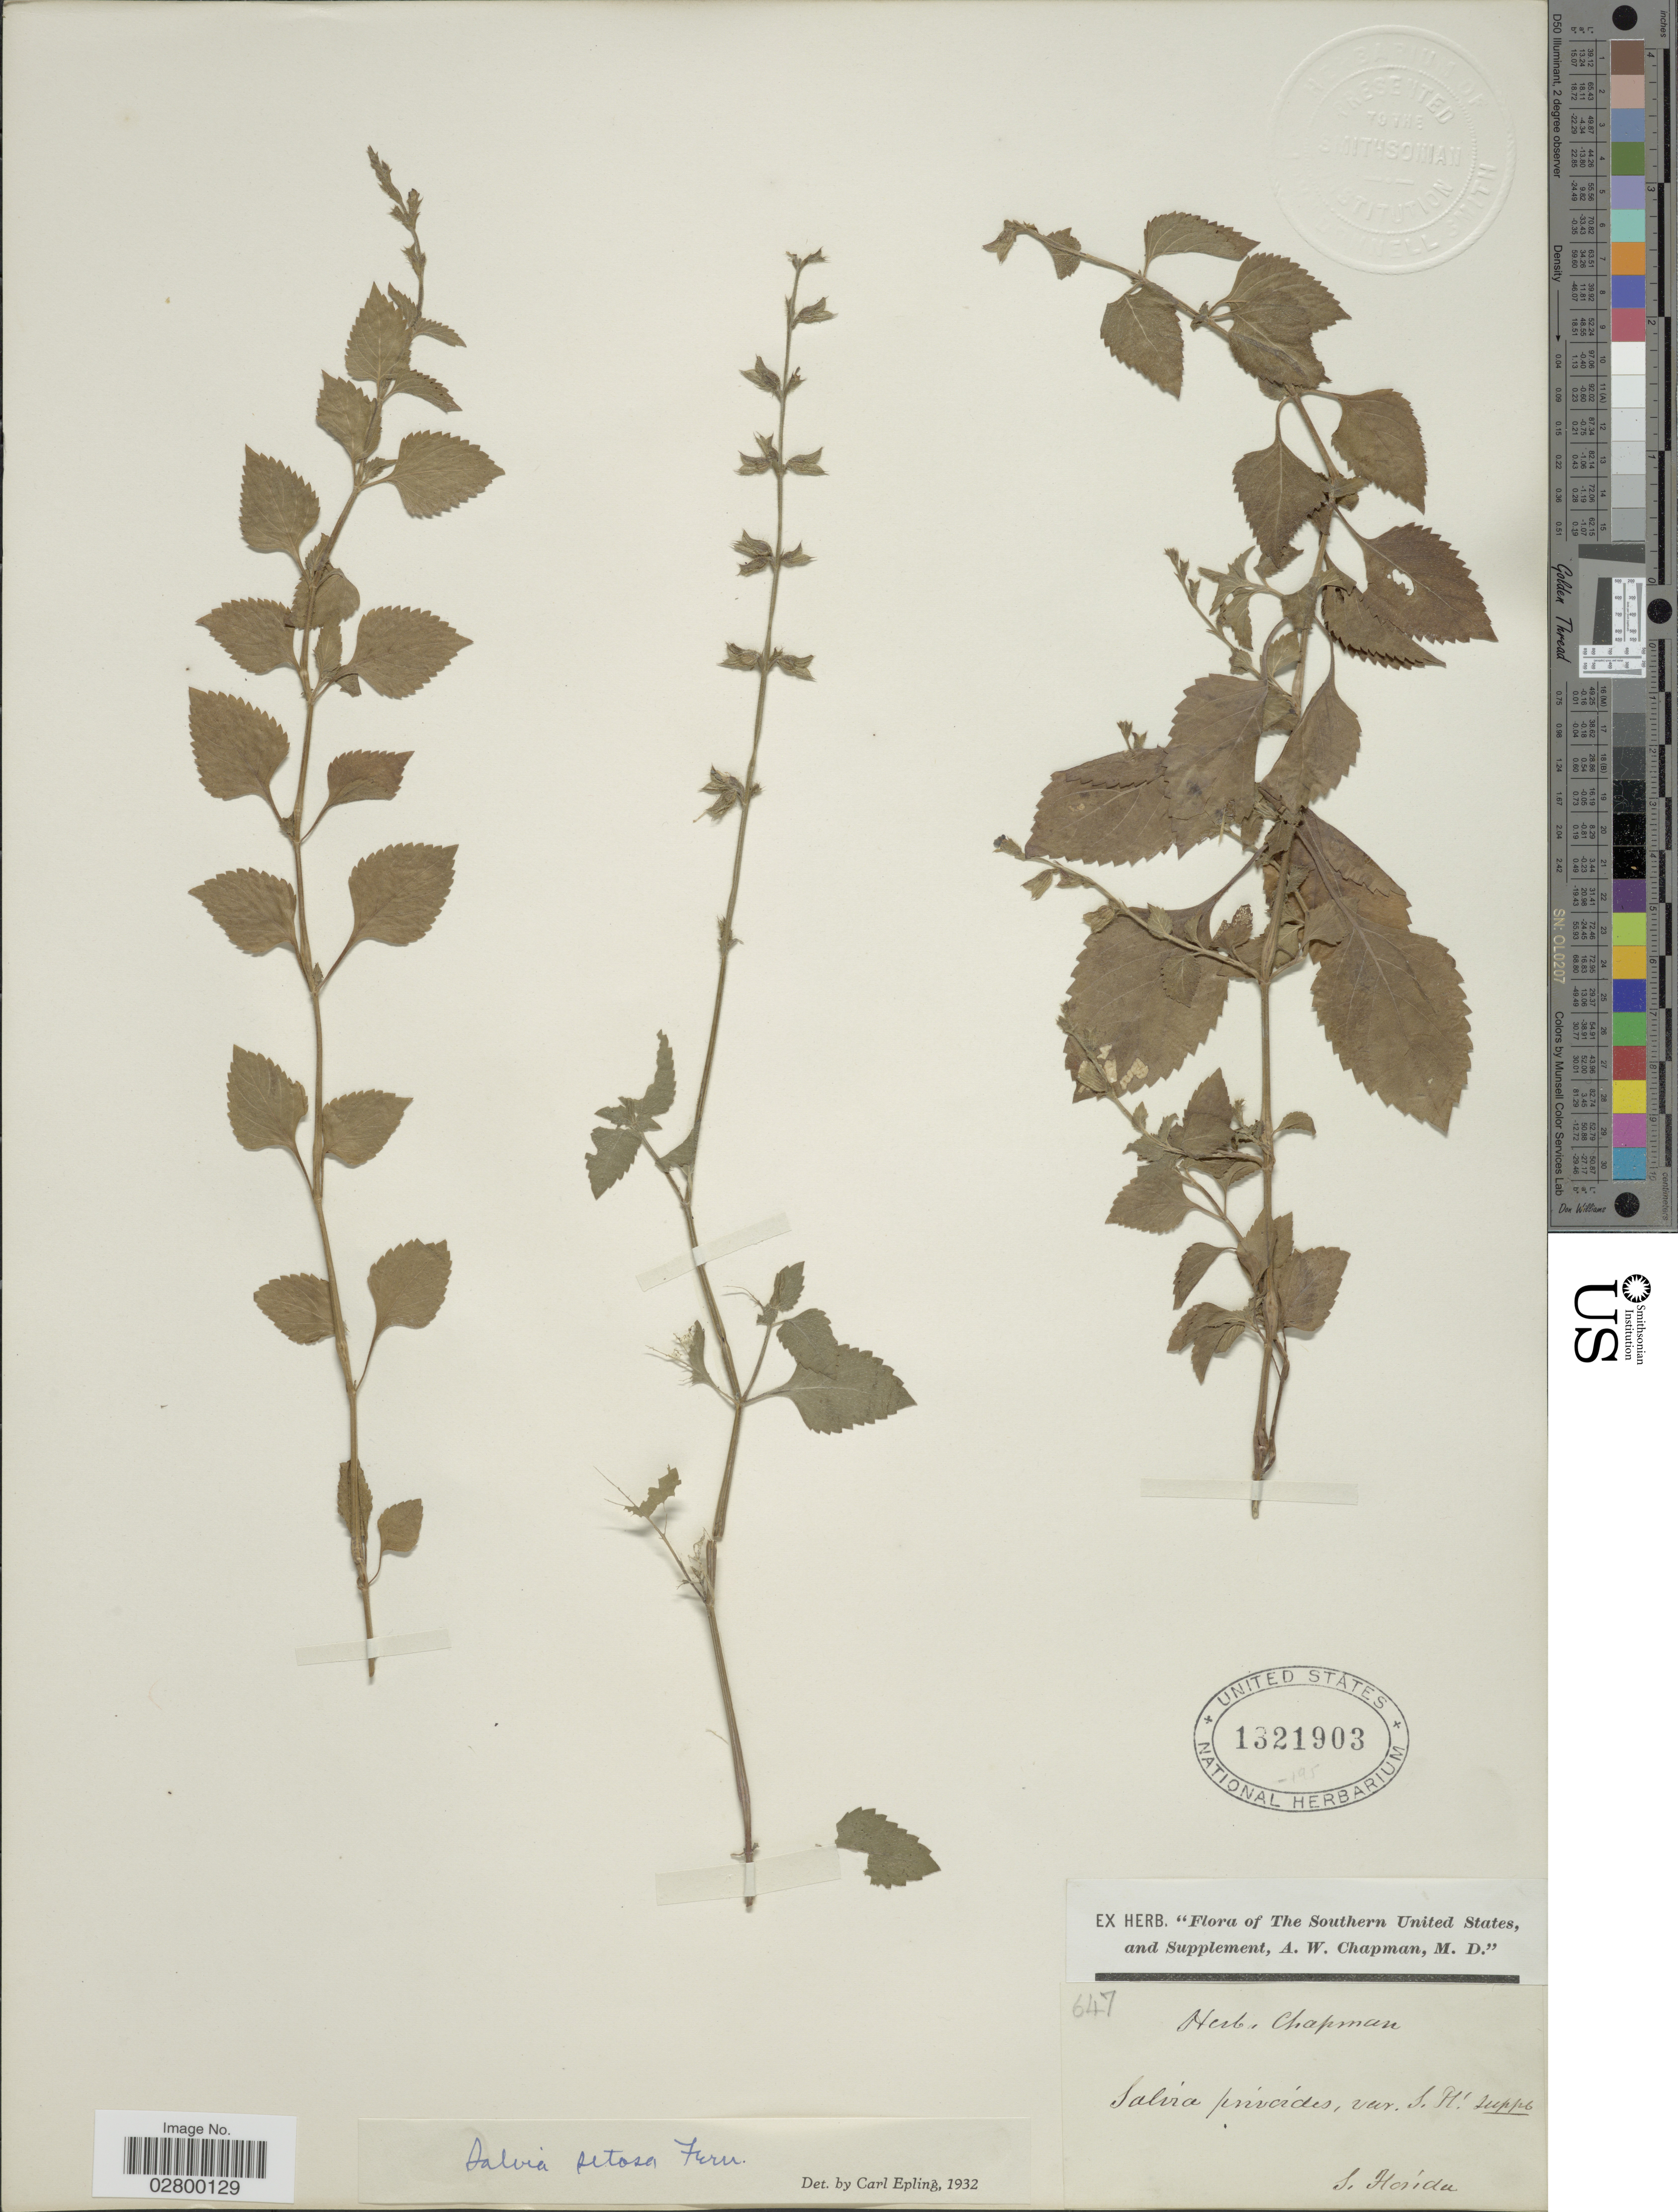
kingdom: Plantae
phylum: Tracheophyta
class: Magnoliopsida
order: Lamiales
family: Lamiaceae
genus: Salvia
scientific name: Salvia setosa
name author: Fernald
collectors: ex herb. A.W. Chapman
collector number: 647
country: United States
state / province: Florida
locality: The Southern United States, S. Florida.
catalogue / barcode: US 1321903